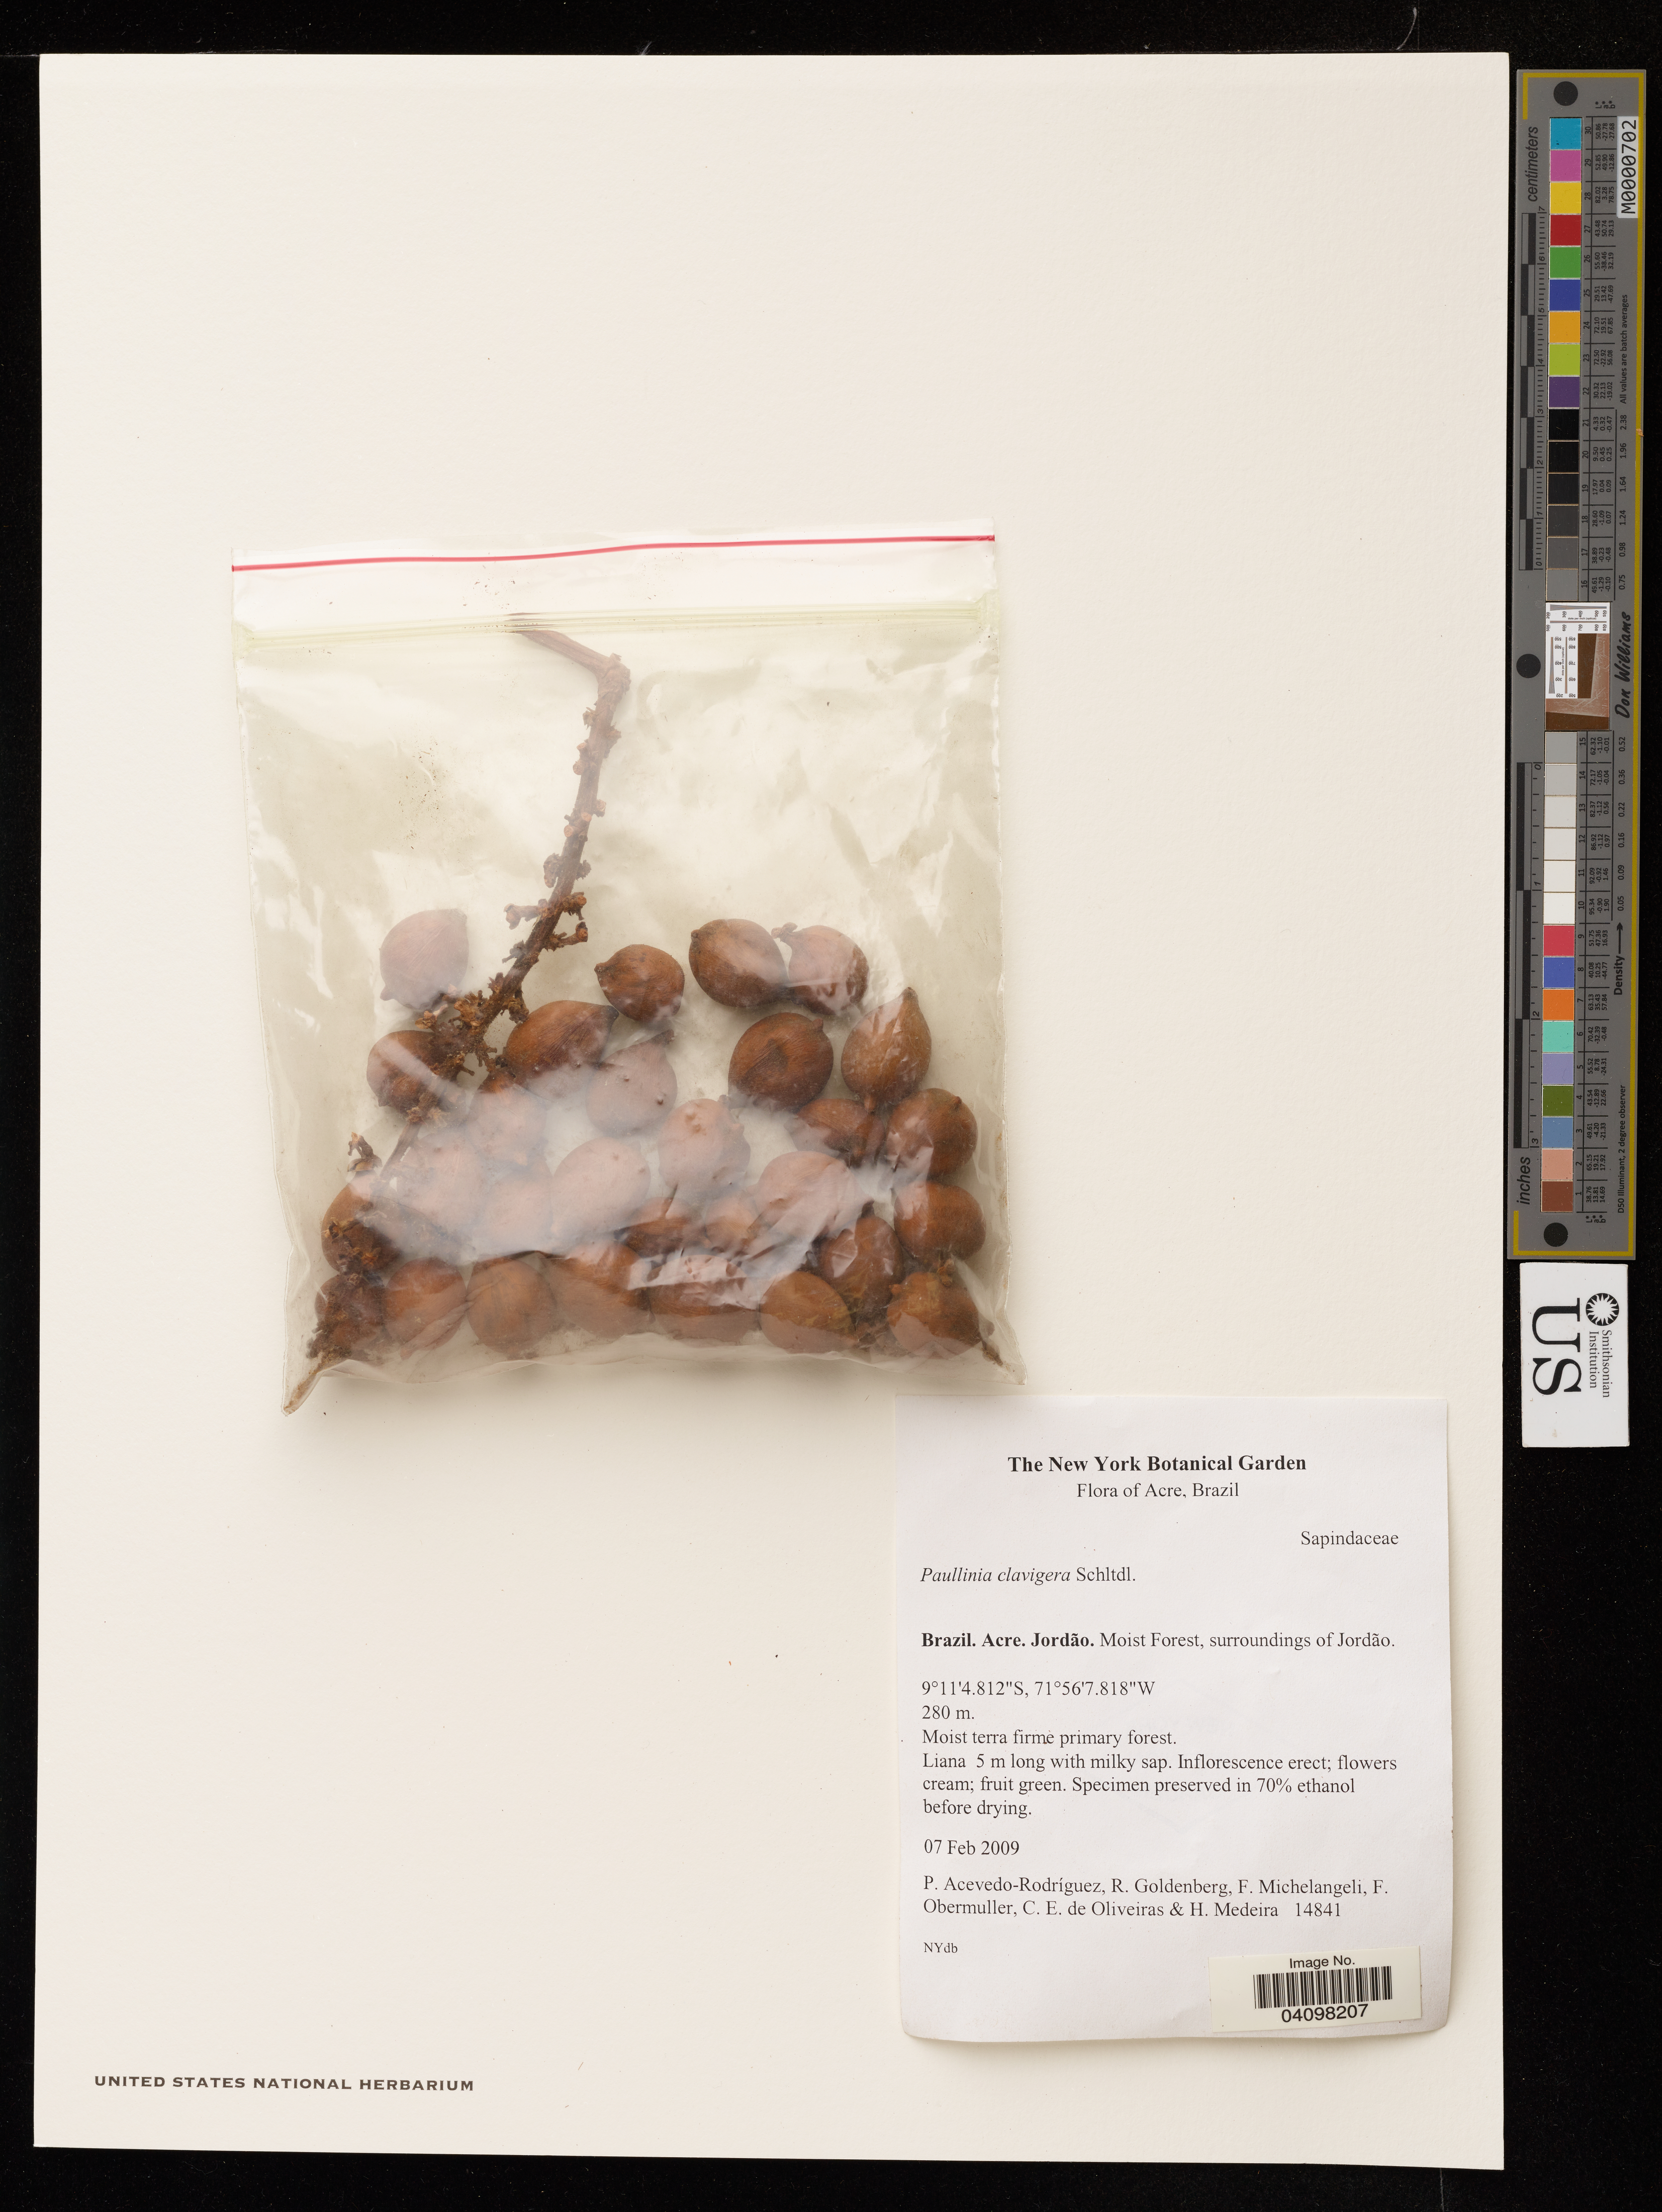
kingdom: Plantae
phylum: Tracheophyta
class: Magnoliopsida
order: Sapindales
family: Sapindaceae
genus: Paullinia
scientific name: Paullinia clavigera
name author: Schltdl.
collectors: P. Acevedo-Rodr., R. Goldenberg, F. Michelangeli & F. A. Obermuller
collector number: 14841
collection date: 2009-02-07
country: Brazil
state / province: Acre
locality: Brazil. Acre. Jordão, surroundings of Jordão.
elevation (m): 280